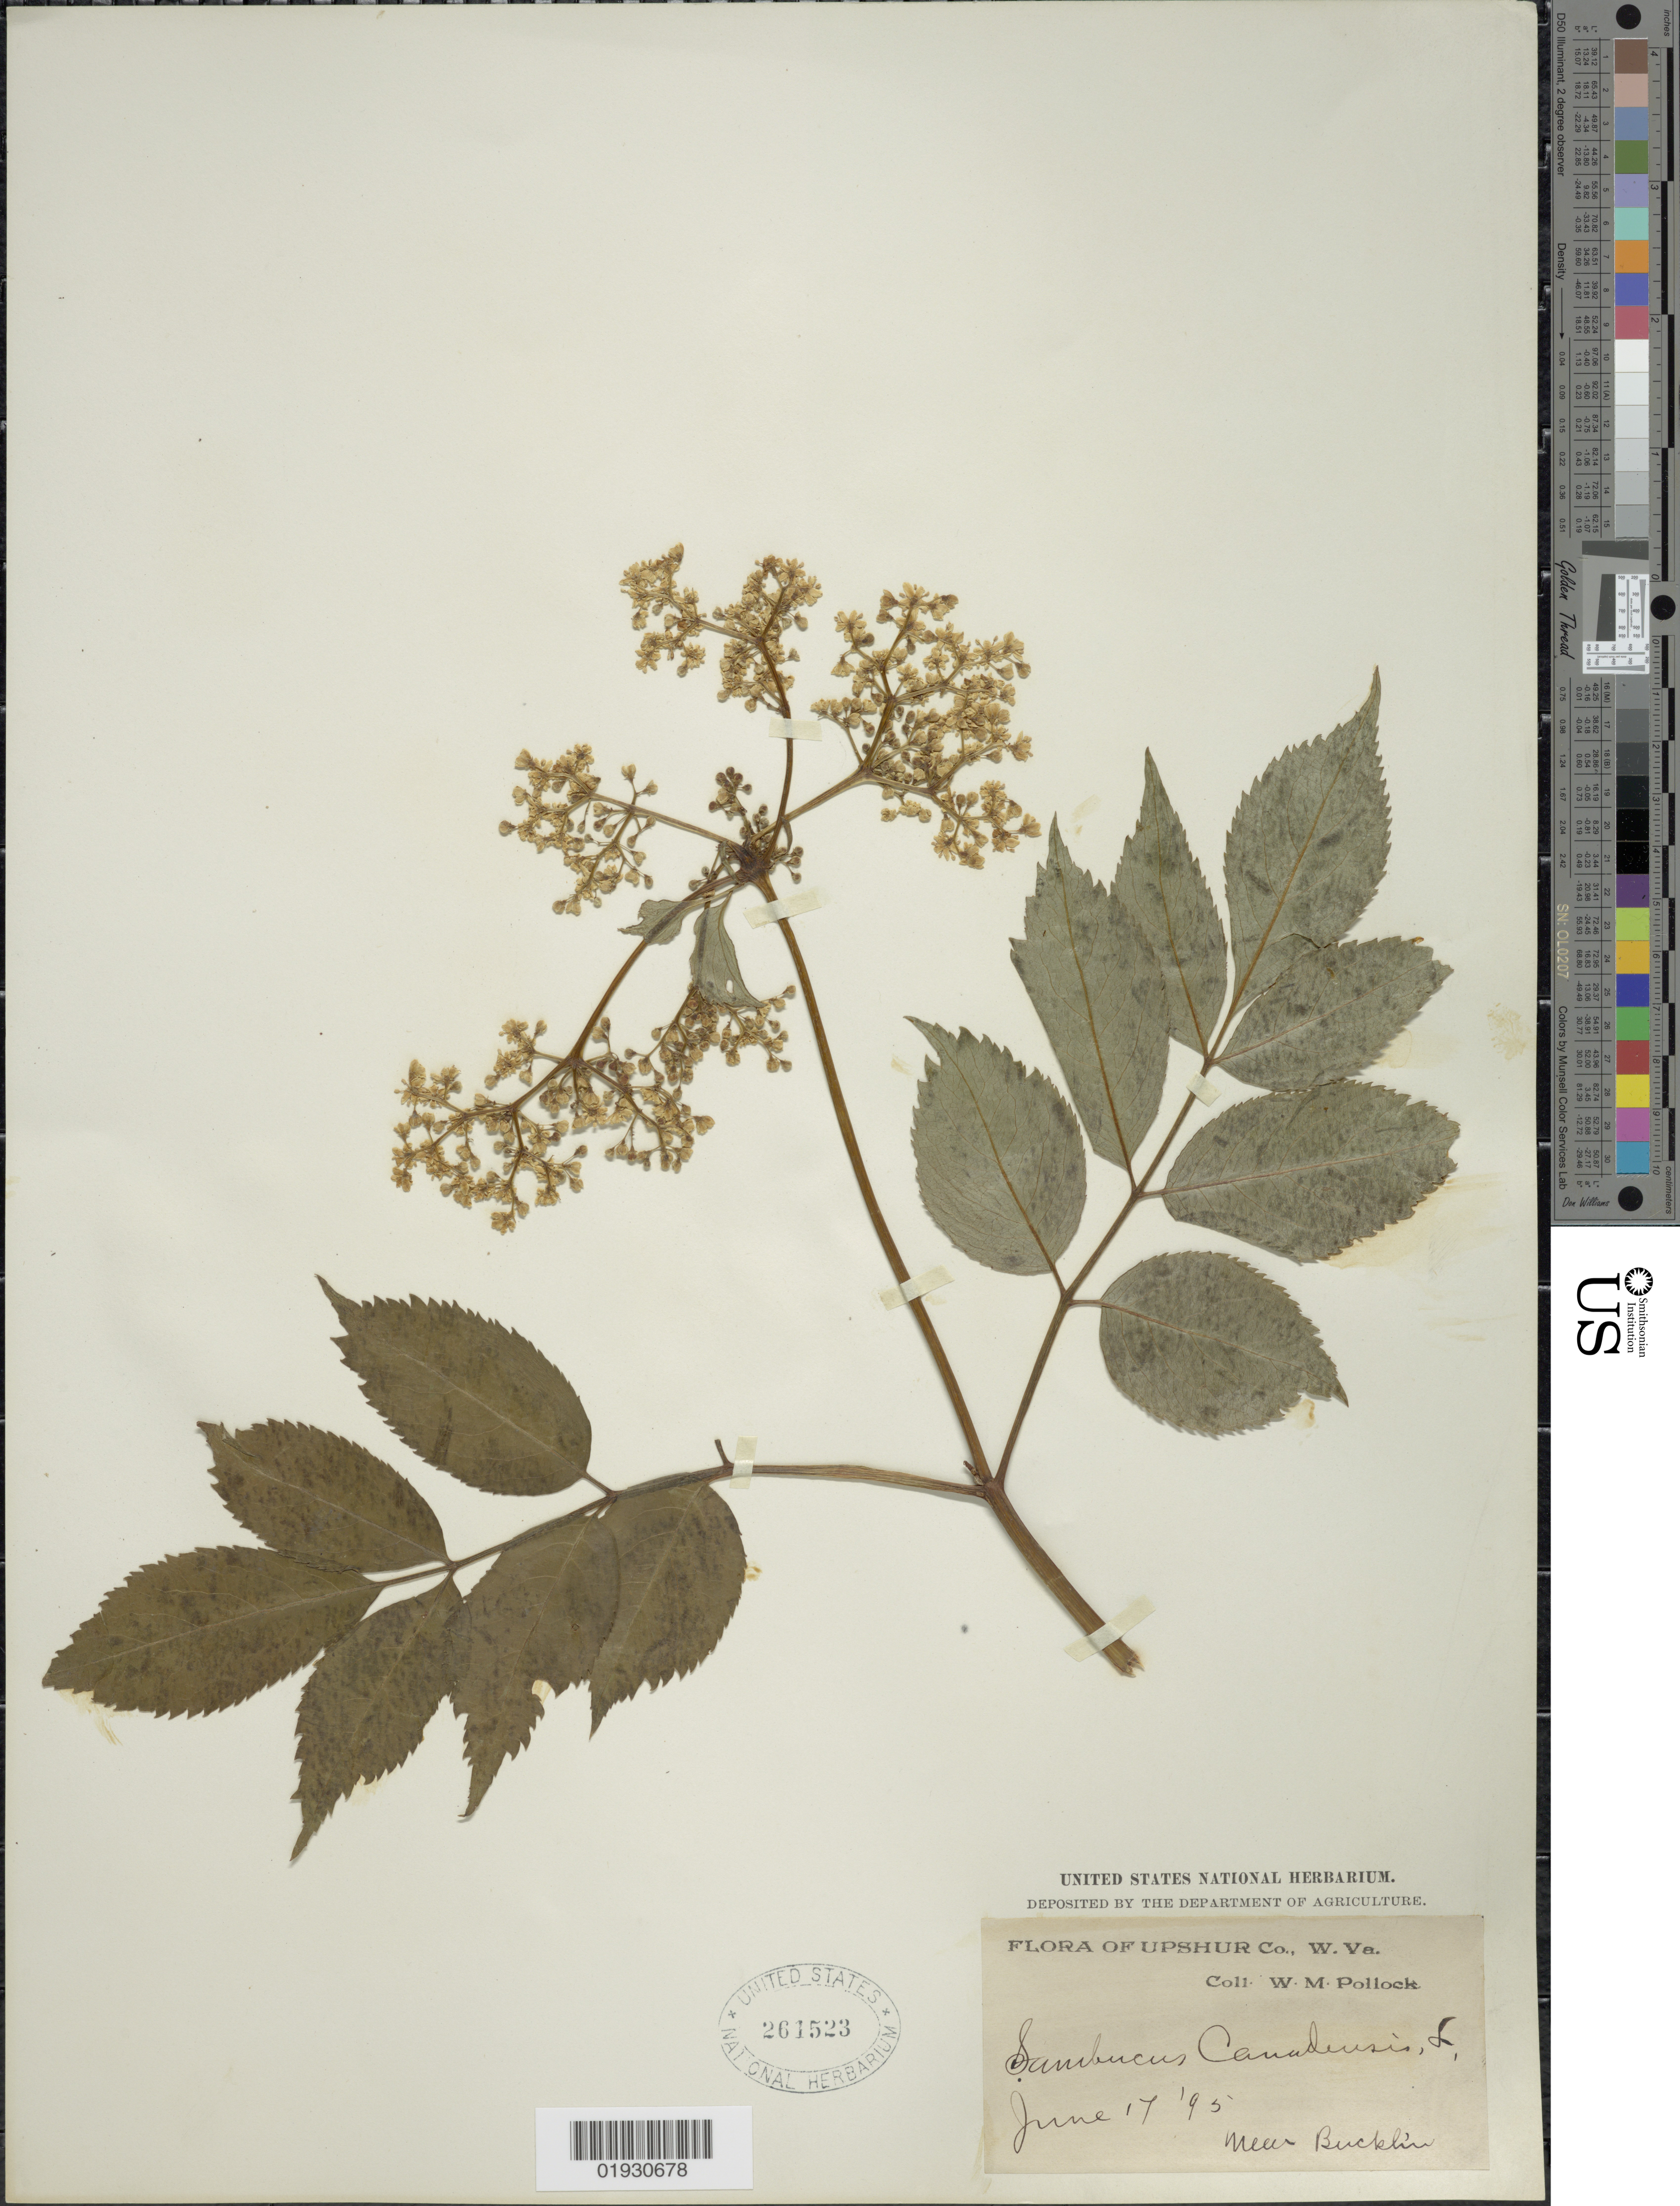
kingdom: Plantae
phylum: Tracheophyta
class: Magnoliopsida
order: Dipsacales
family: Viburnaceae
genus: Sambucus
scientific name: Sambucus canadensis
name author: L.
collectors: W. M. Pollock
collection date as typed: Transcribed d/m/y: 17/6/95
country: United States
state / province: West Virginia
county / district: Upshur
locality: W.Va.Near Bucklin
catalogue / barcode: US 261523